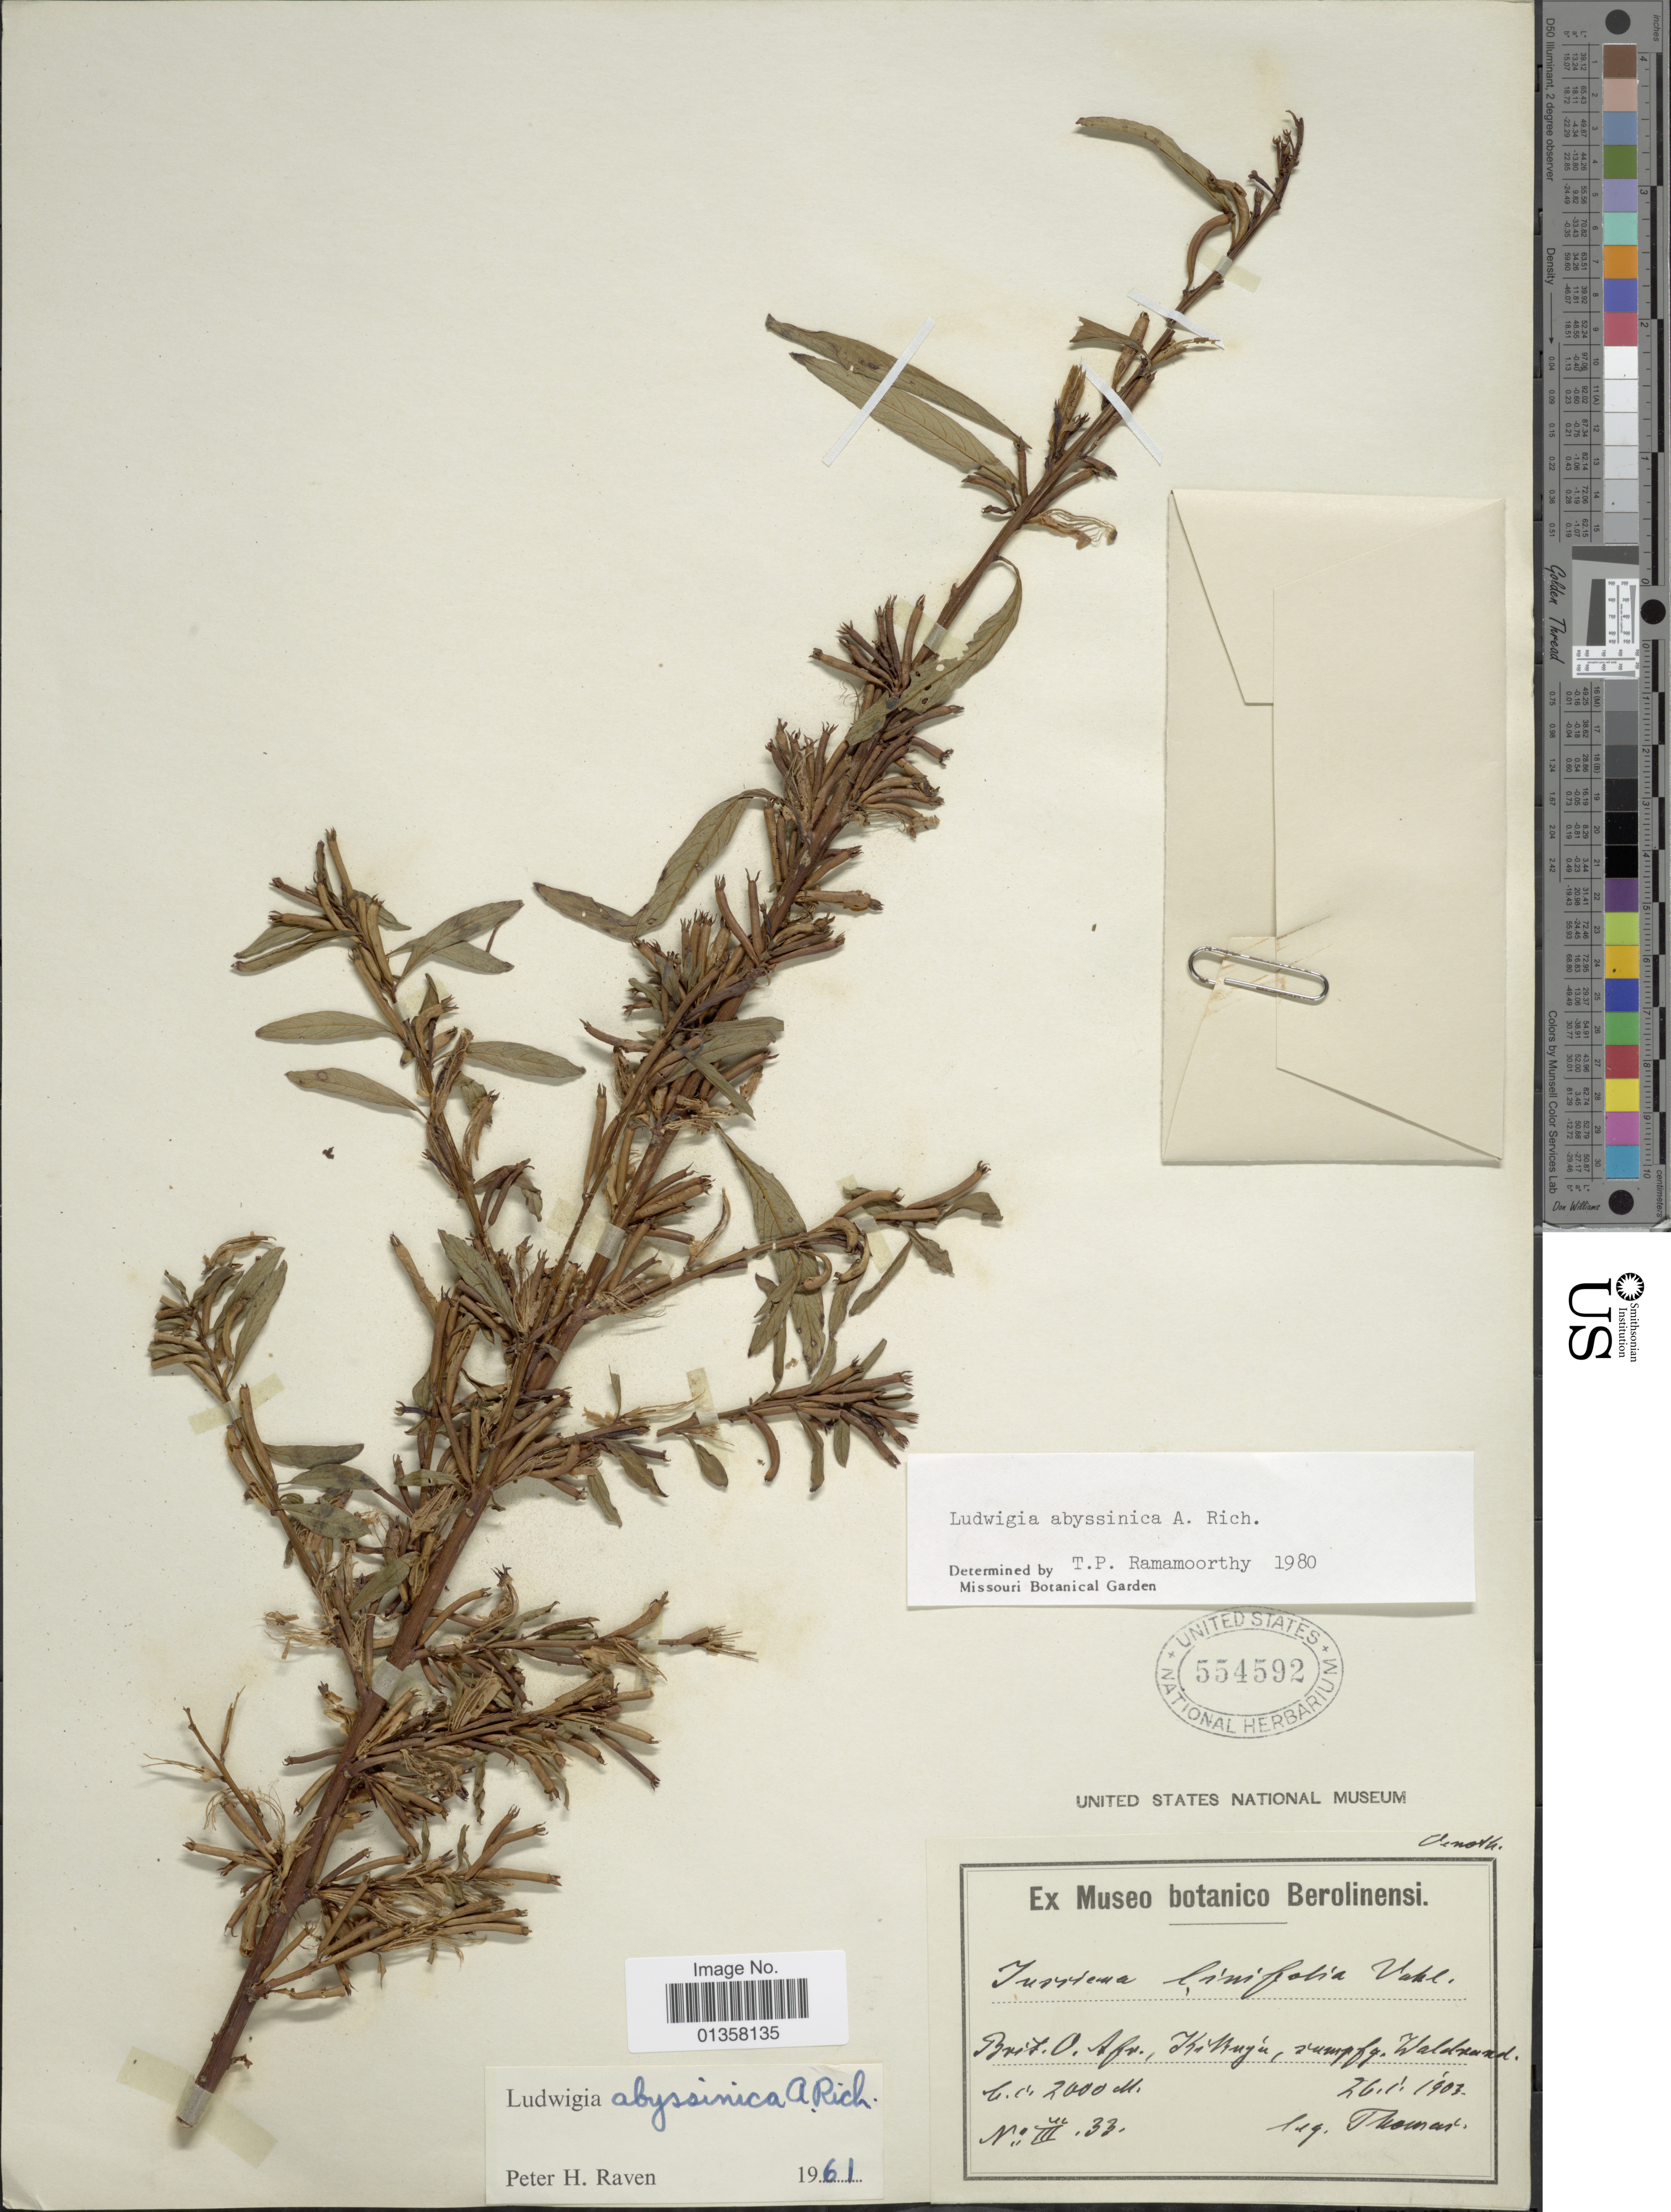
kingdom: Plantae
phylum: Tracheophyta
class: Magnoliopsida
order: Myrtales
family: Onagraceae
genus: Ludwigia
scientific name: Ludwigia abyssinica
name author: A. Rich.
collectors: -- Thomas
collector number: III33*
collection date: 1903-01-26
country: South Africa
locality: British Africa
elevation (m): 2000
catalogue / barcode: US 554592